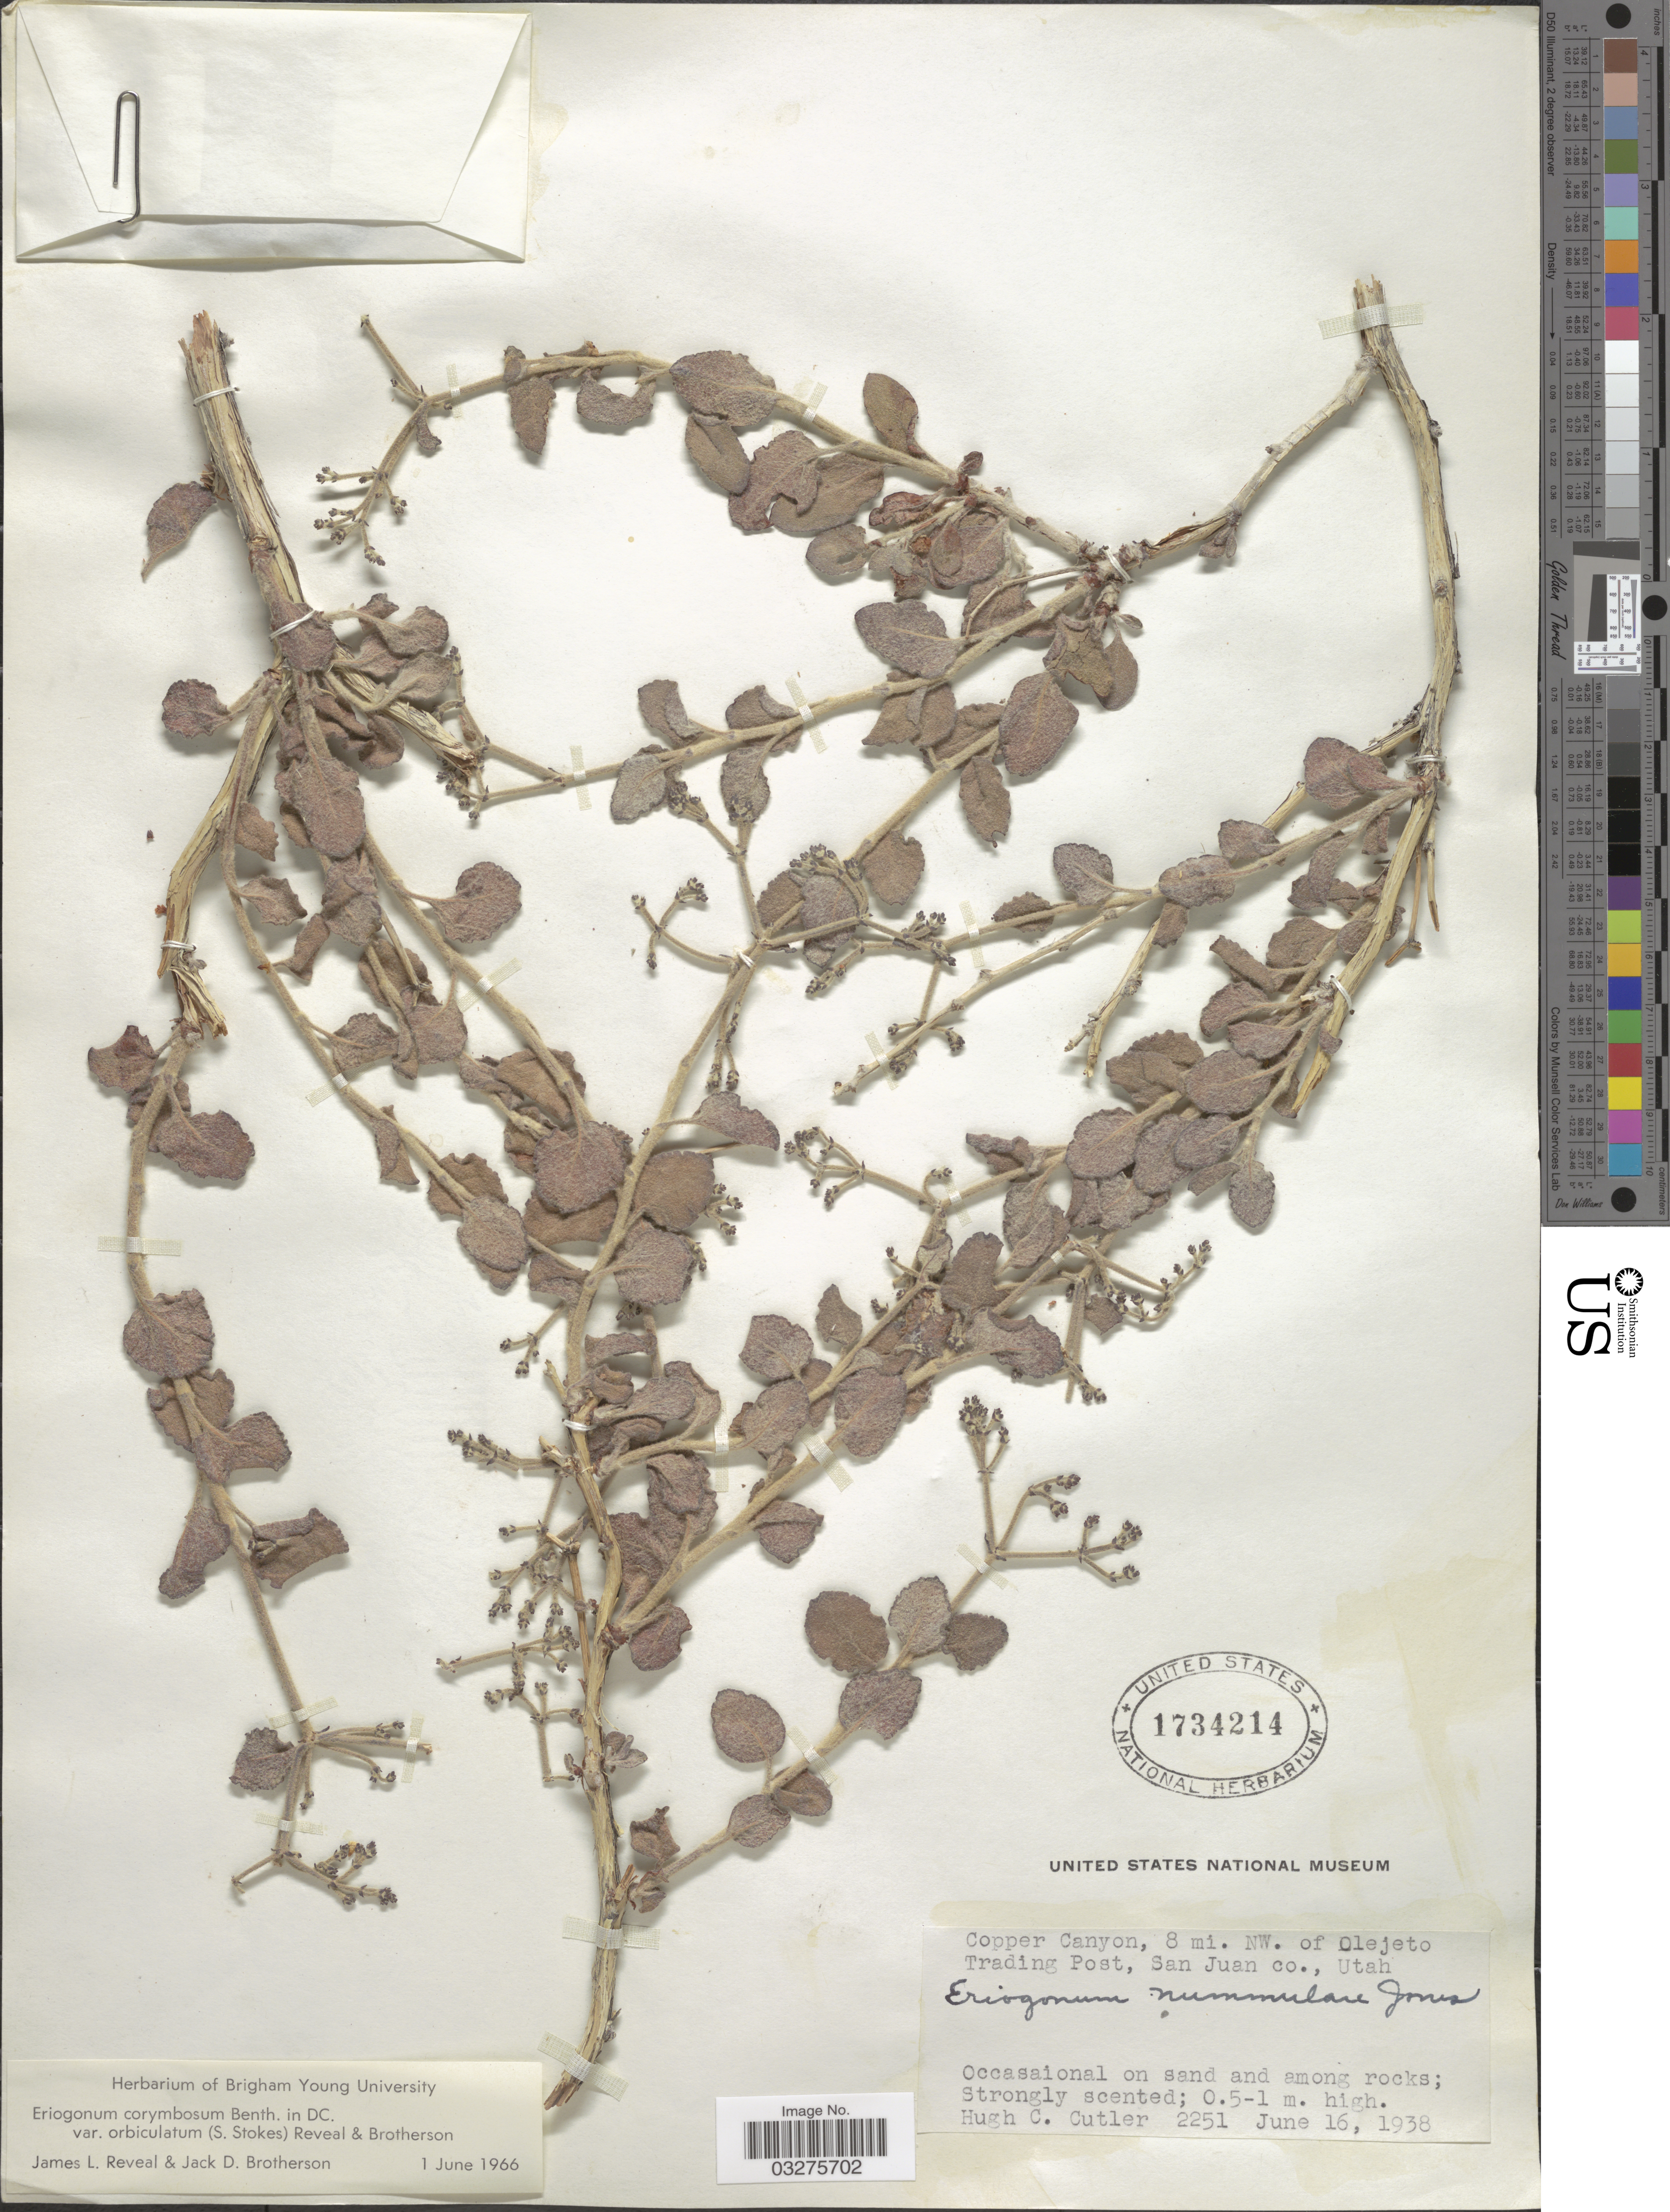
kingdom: Plantae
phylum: Tracheophyta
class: Magnoliopsida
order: Caryophyllales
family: Polygonaceae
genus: Eriogonum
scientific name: Eriogonum corymbosum var. orbiculatum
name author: (S. Stokes) Reveal & Brotherson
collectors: H. C. Cutler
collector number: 2251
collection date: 1938-06-16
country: United States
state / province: Utah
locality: Copper Canyon, 8 mi. NW. of Olejeto Trading Post, San Juan co.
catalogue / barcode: US 1734214